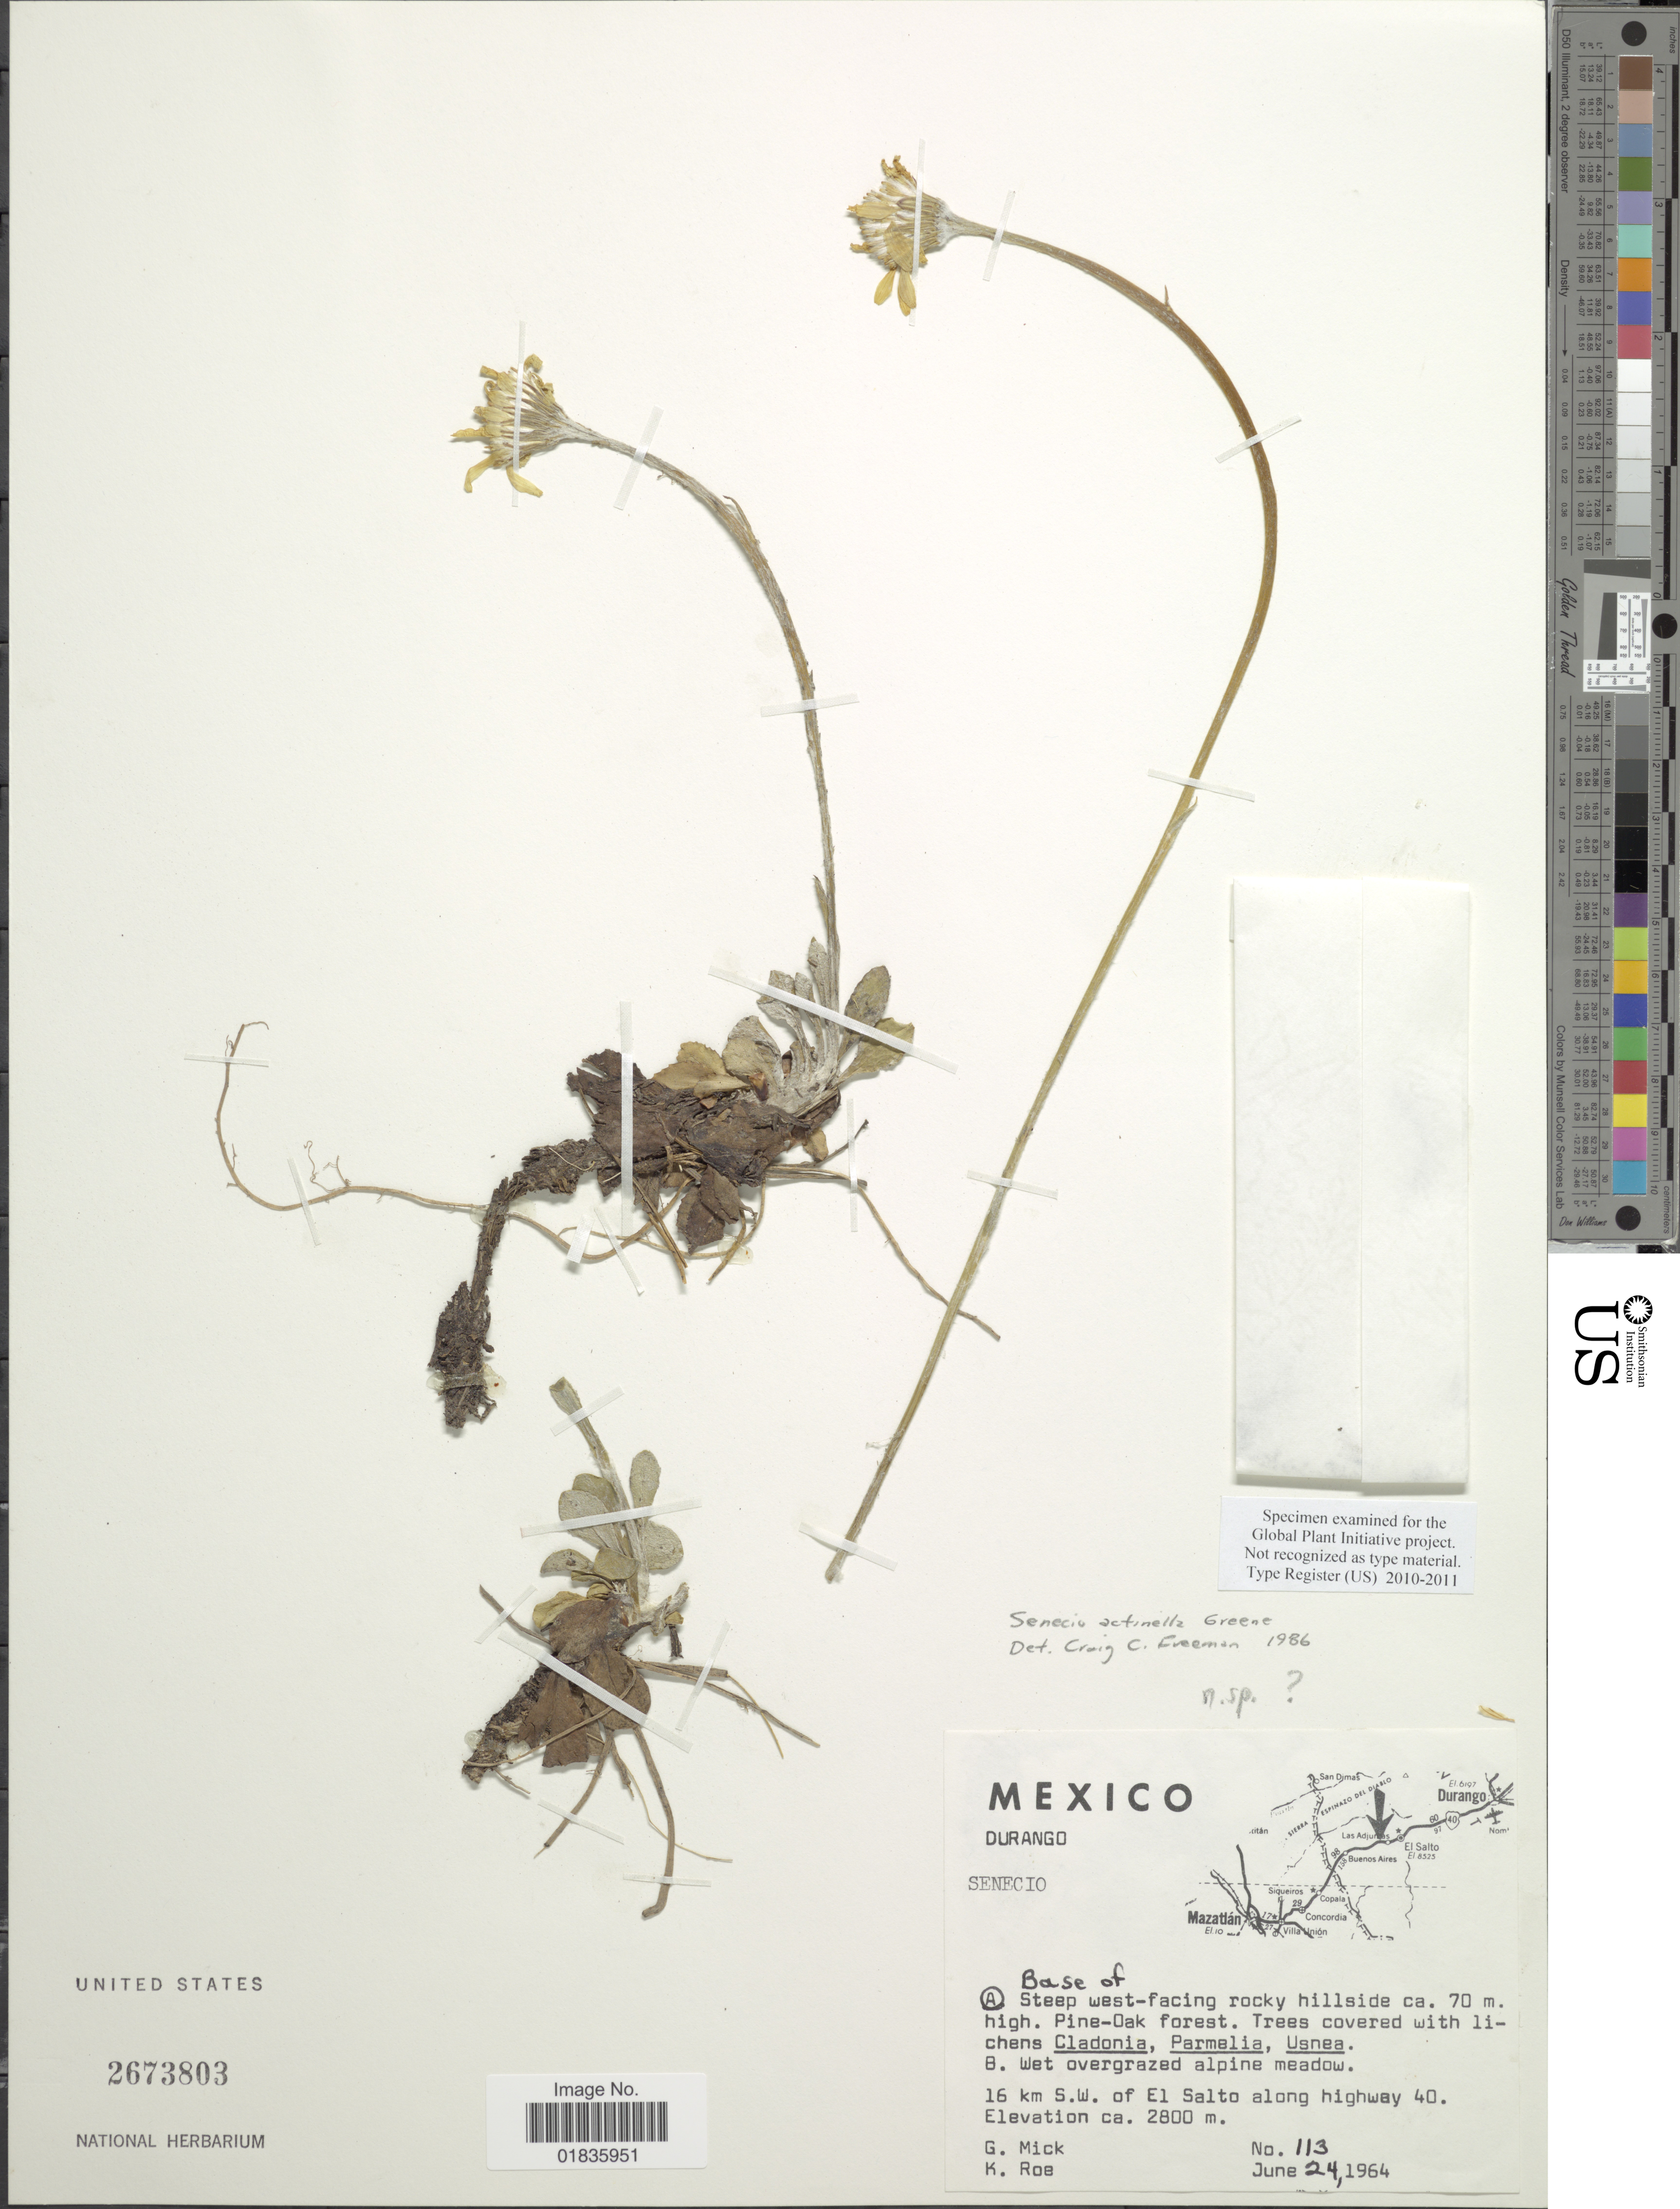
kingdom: Plantae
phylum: Tracheophyta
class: Magnoliopsida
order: Asterales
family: Asteraceae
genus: Senecio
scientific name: Senecio actinella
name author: Greene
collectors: G. Mick & K. Roe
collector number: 113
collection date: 1964-06-24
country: Mexico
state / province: Durango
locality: Base of steep west-facing rocky hillside ca. 70 m. high., 16 km S.W. of El Salto along highway 40.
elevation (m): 2800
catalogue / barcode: US 2673803